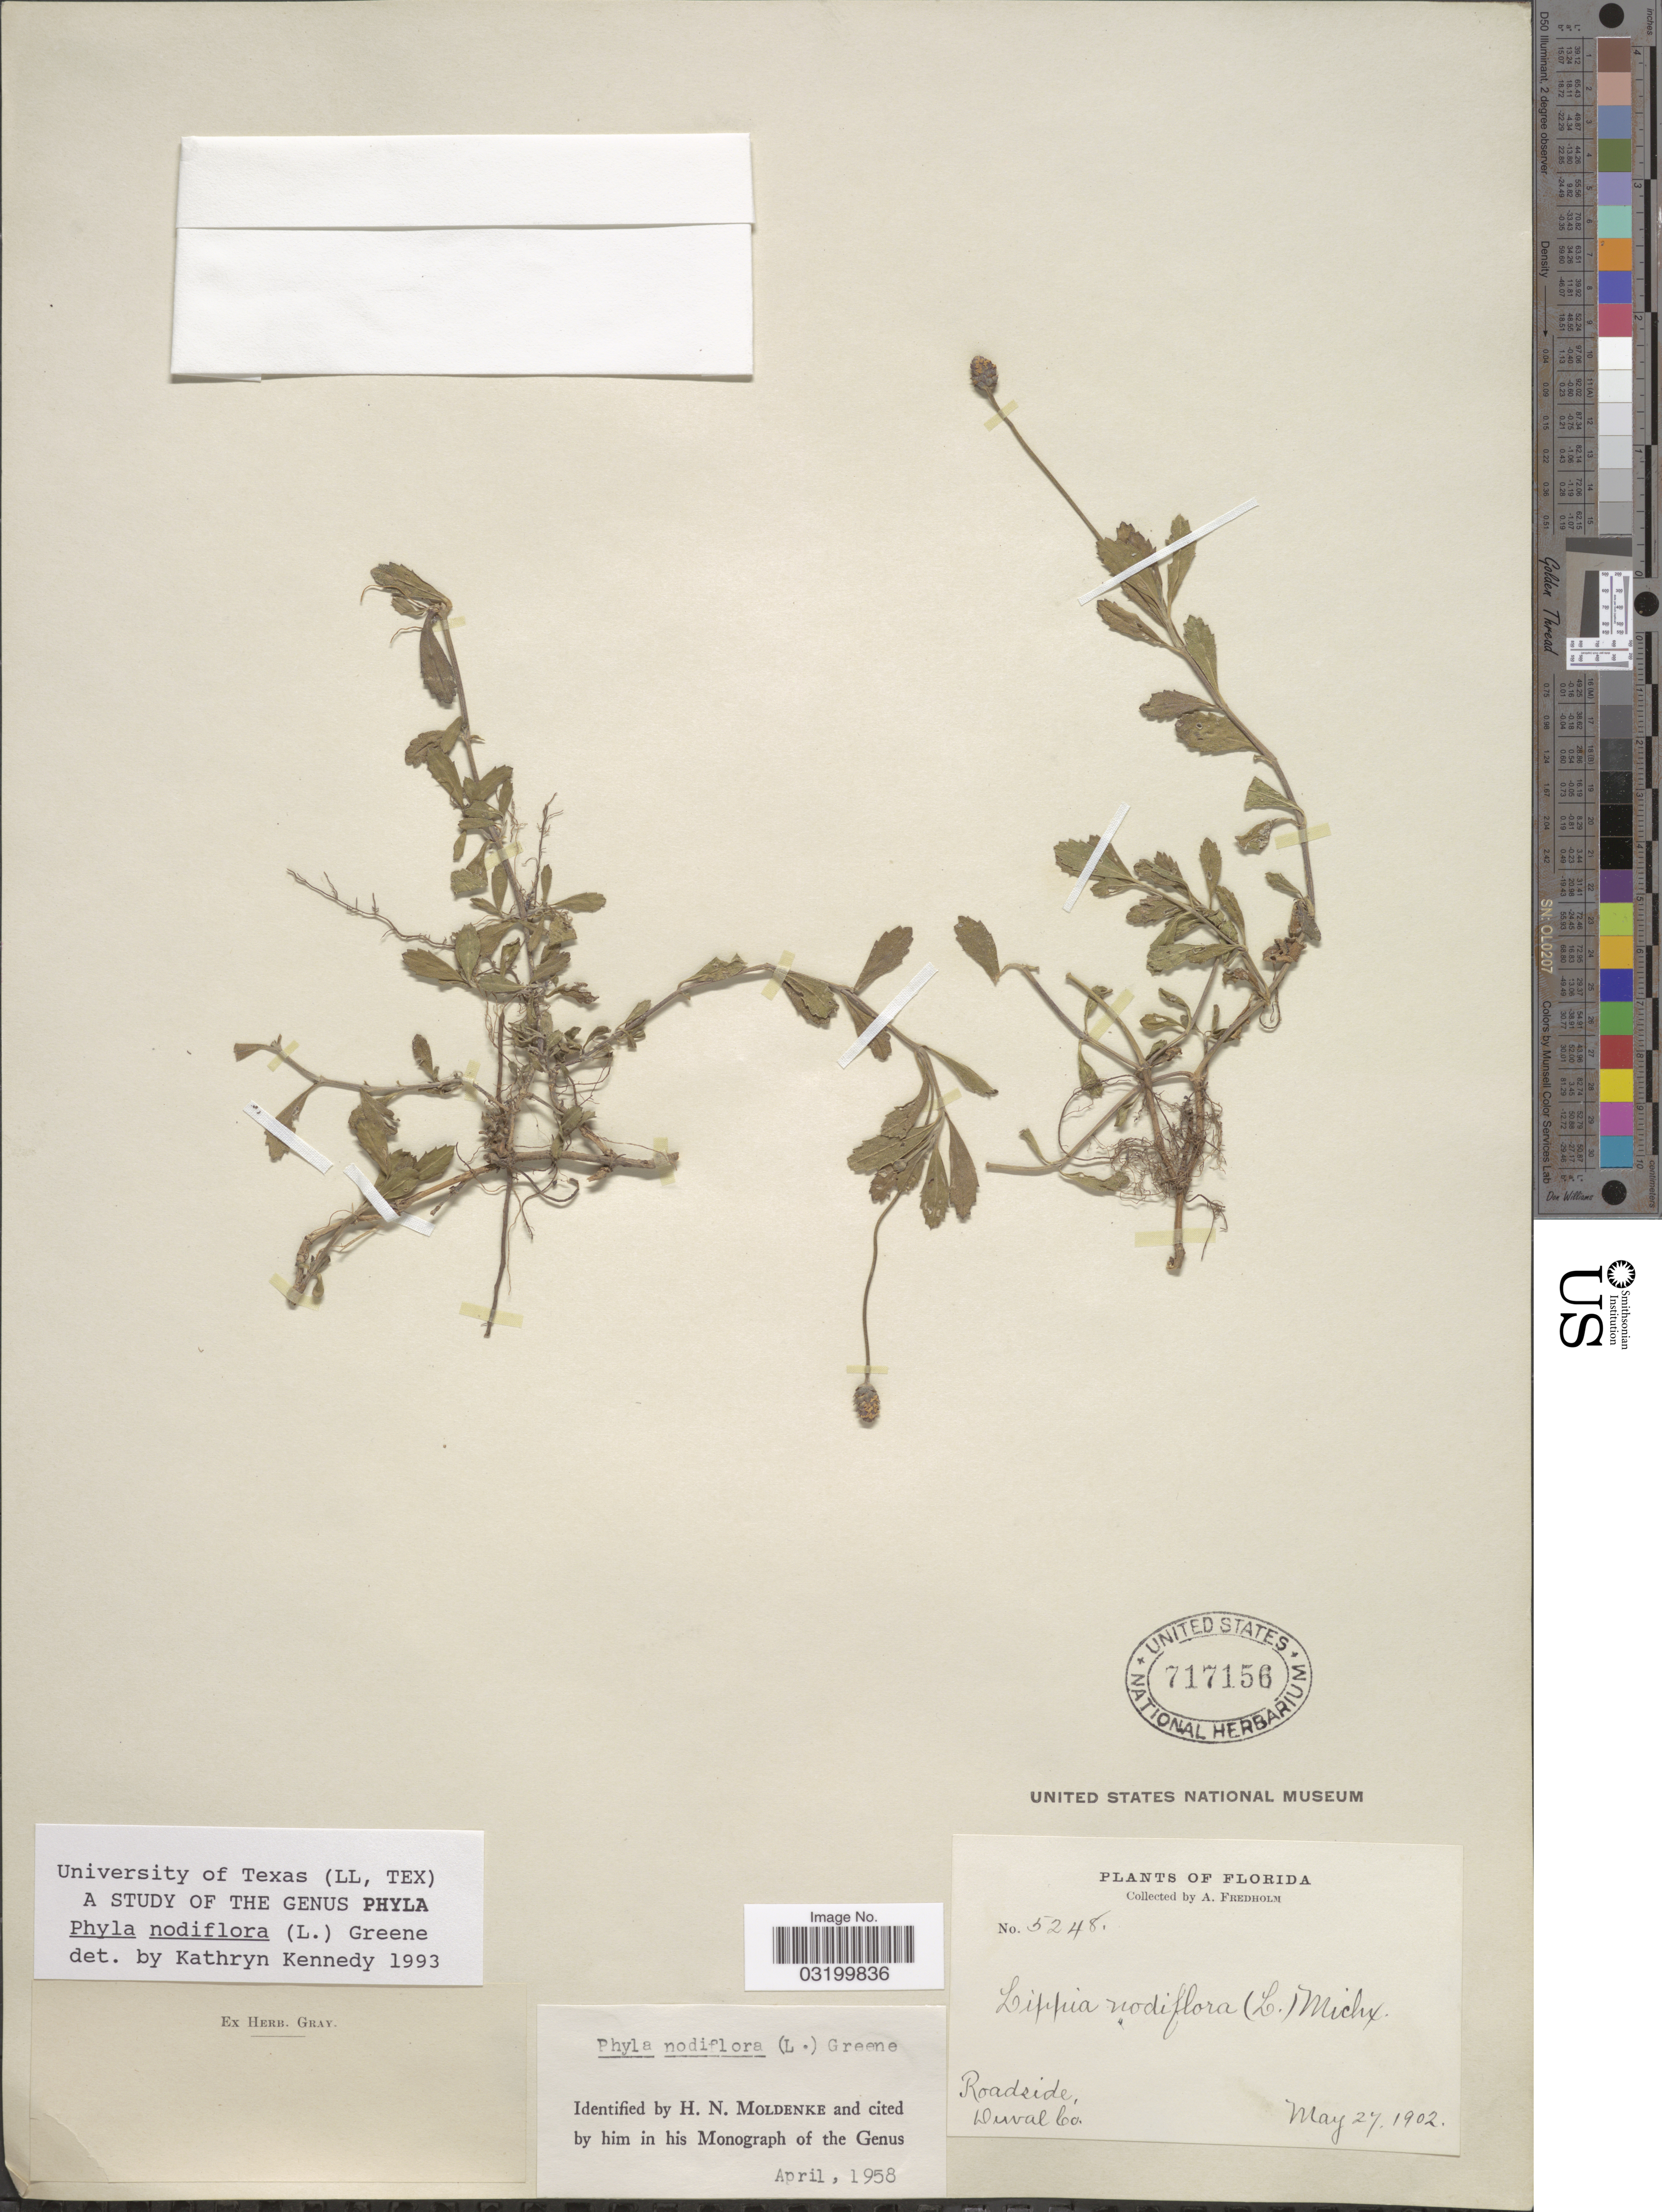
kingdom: Plantae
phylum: Tracheophyta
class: Magnoliopsida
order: Lamiales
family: Verbenaceae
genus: Phyla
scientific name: Phyla nodiflora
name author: (L.) Greene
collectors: A. Fredholm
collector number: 5248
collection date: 1902-05-27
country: United States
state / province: Florida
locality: Roadside, Duval Co.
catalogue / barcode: US 717156